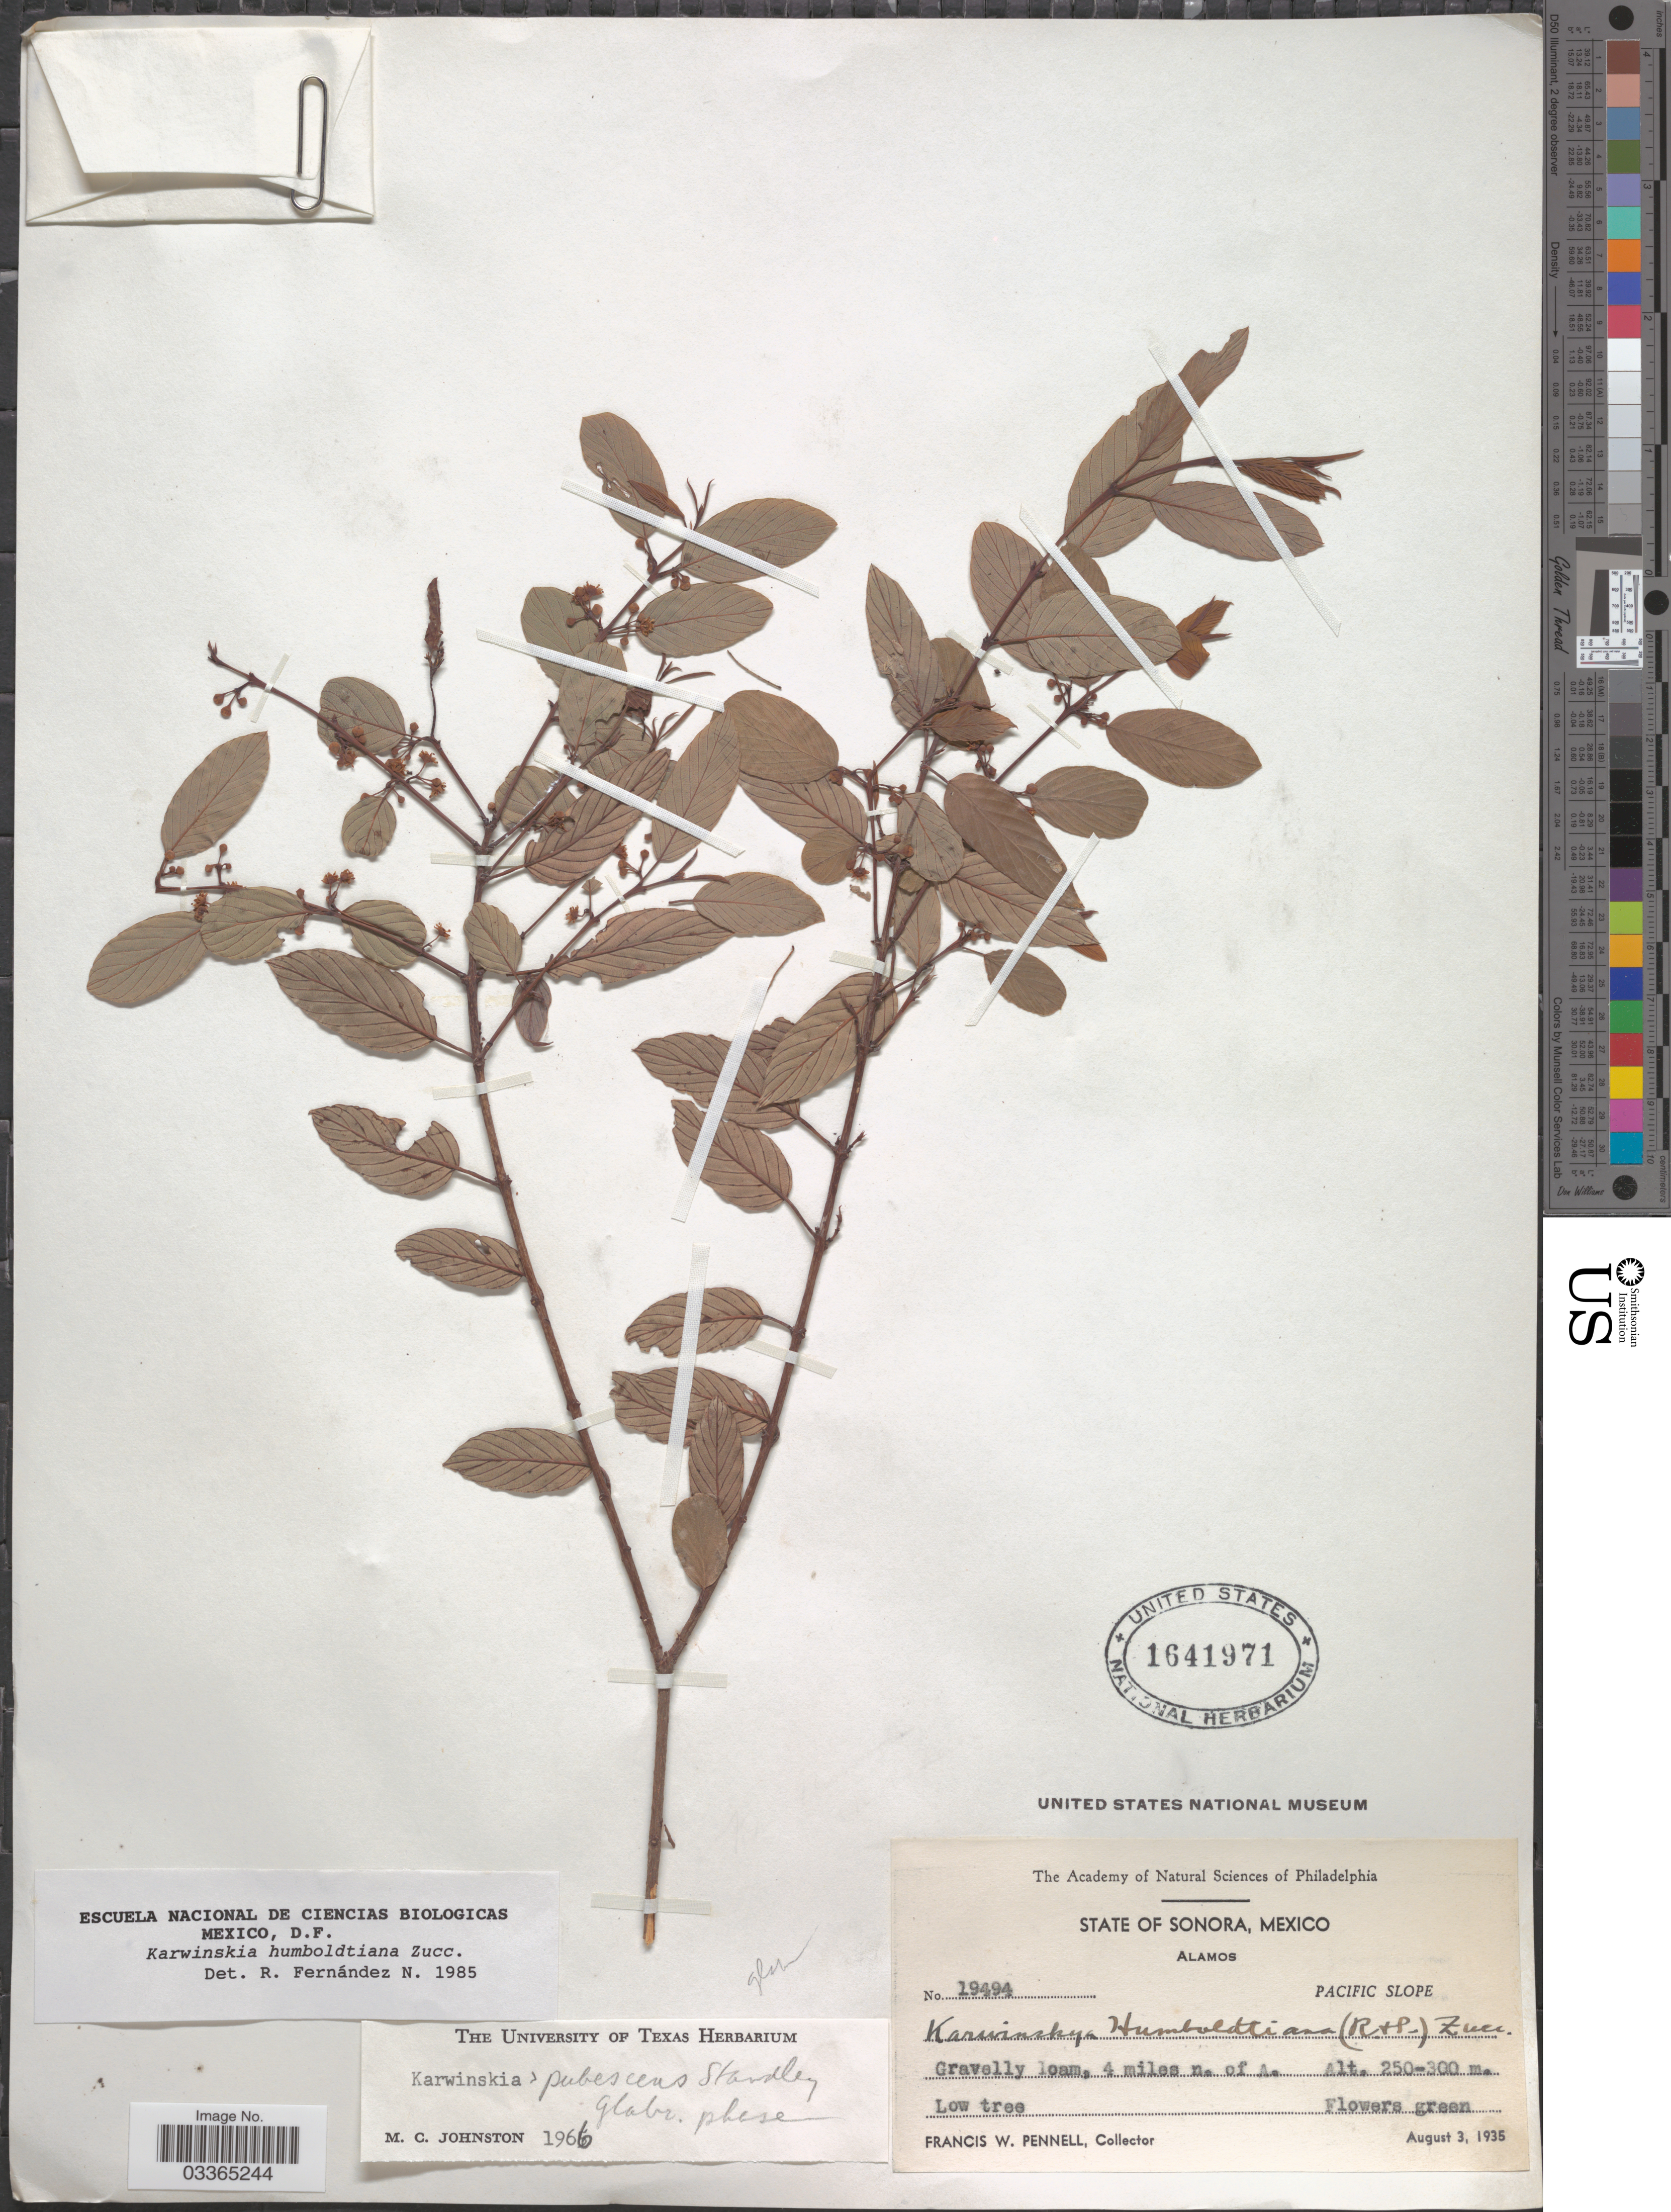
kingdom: Plantae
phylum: Tracheophyta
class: Magnoliopsida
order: Rosales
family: Rhamnaceae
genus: Karwinskia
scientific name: Karwinskia humboldtiana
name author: (Schult.) Zucc.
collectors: F. W. Pennell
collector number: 19494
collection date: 1935-08-03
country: Mexico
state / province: Sonora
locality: Alamos. Pacific Slope. Gravelly loam, 4 miles n. of A.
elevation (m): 250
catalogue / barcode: US 1641971